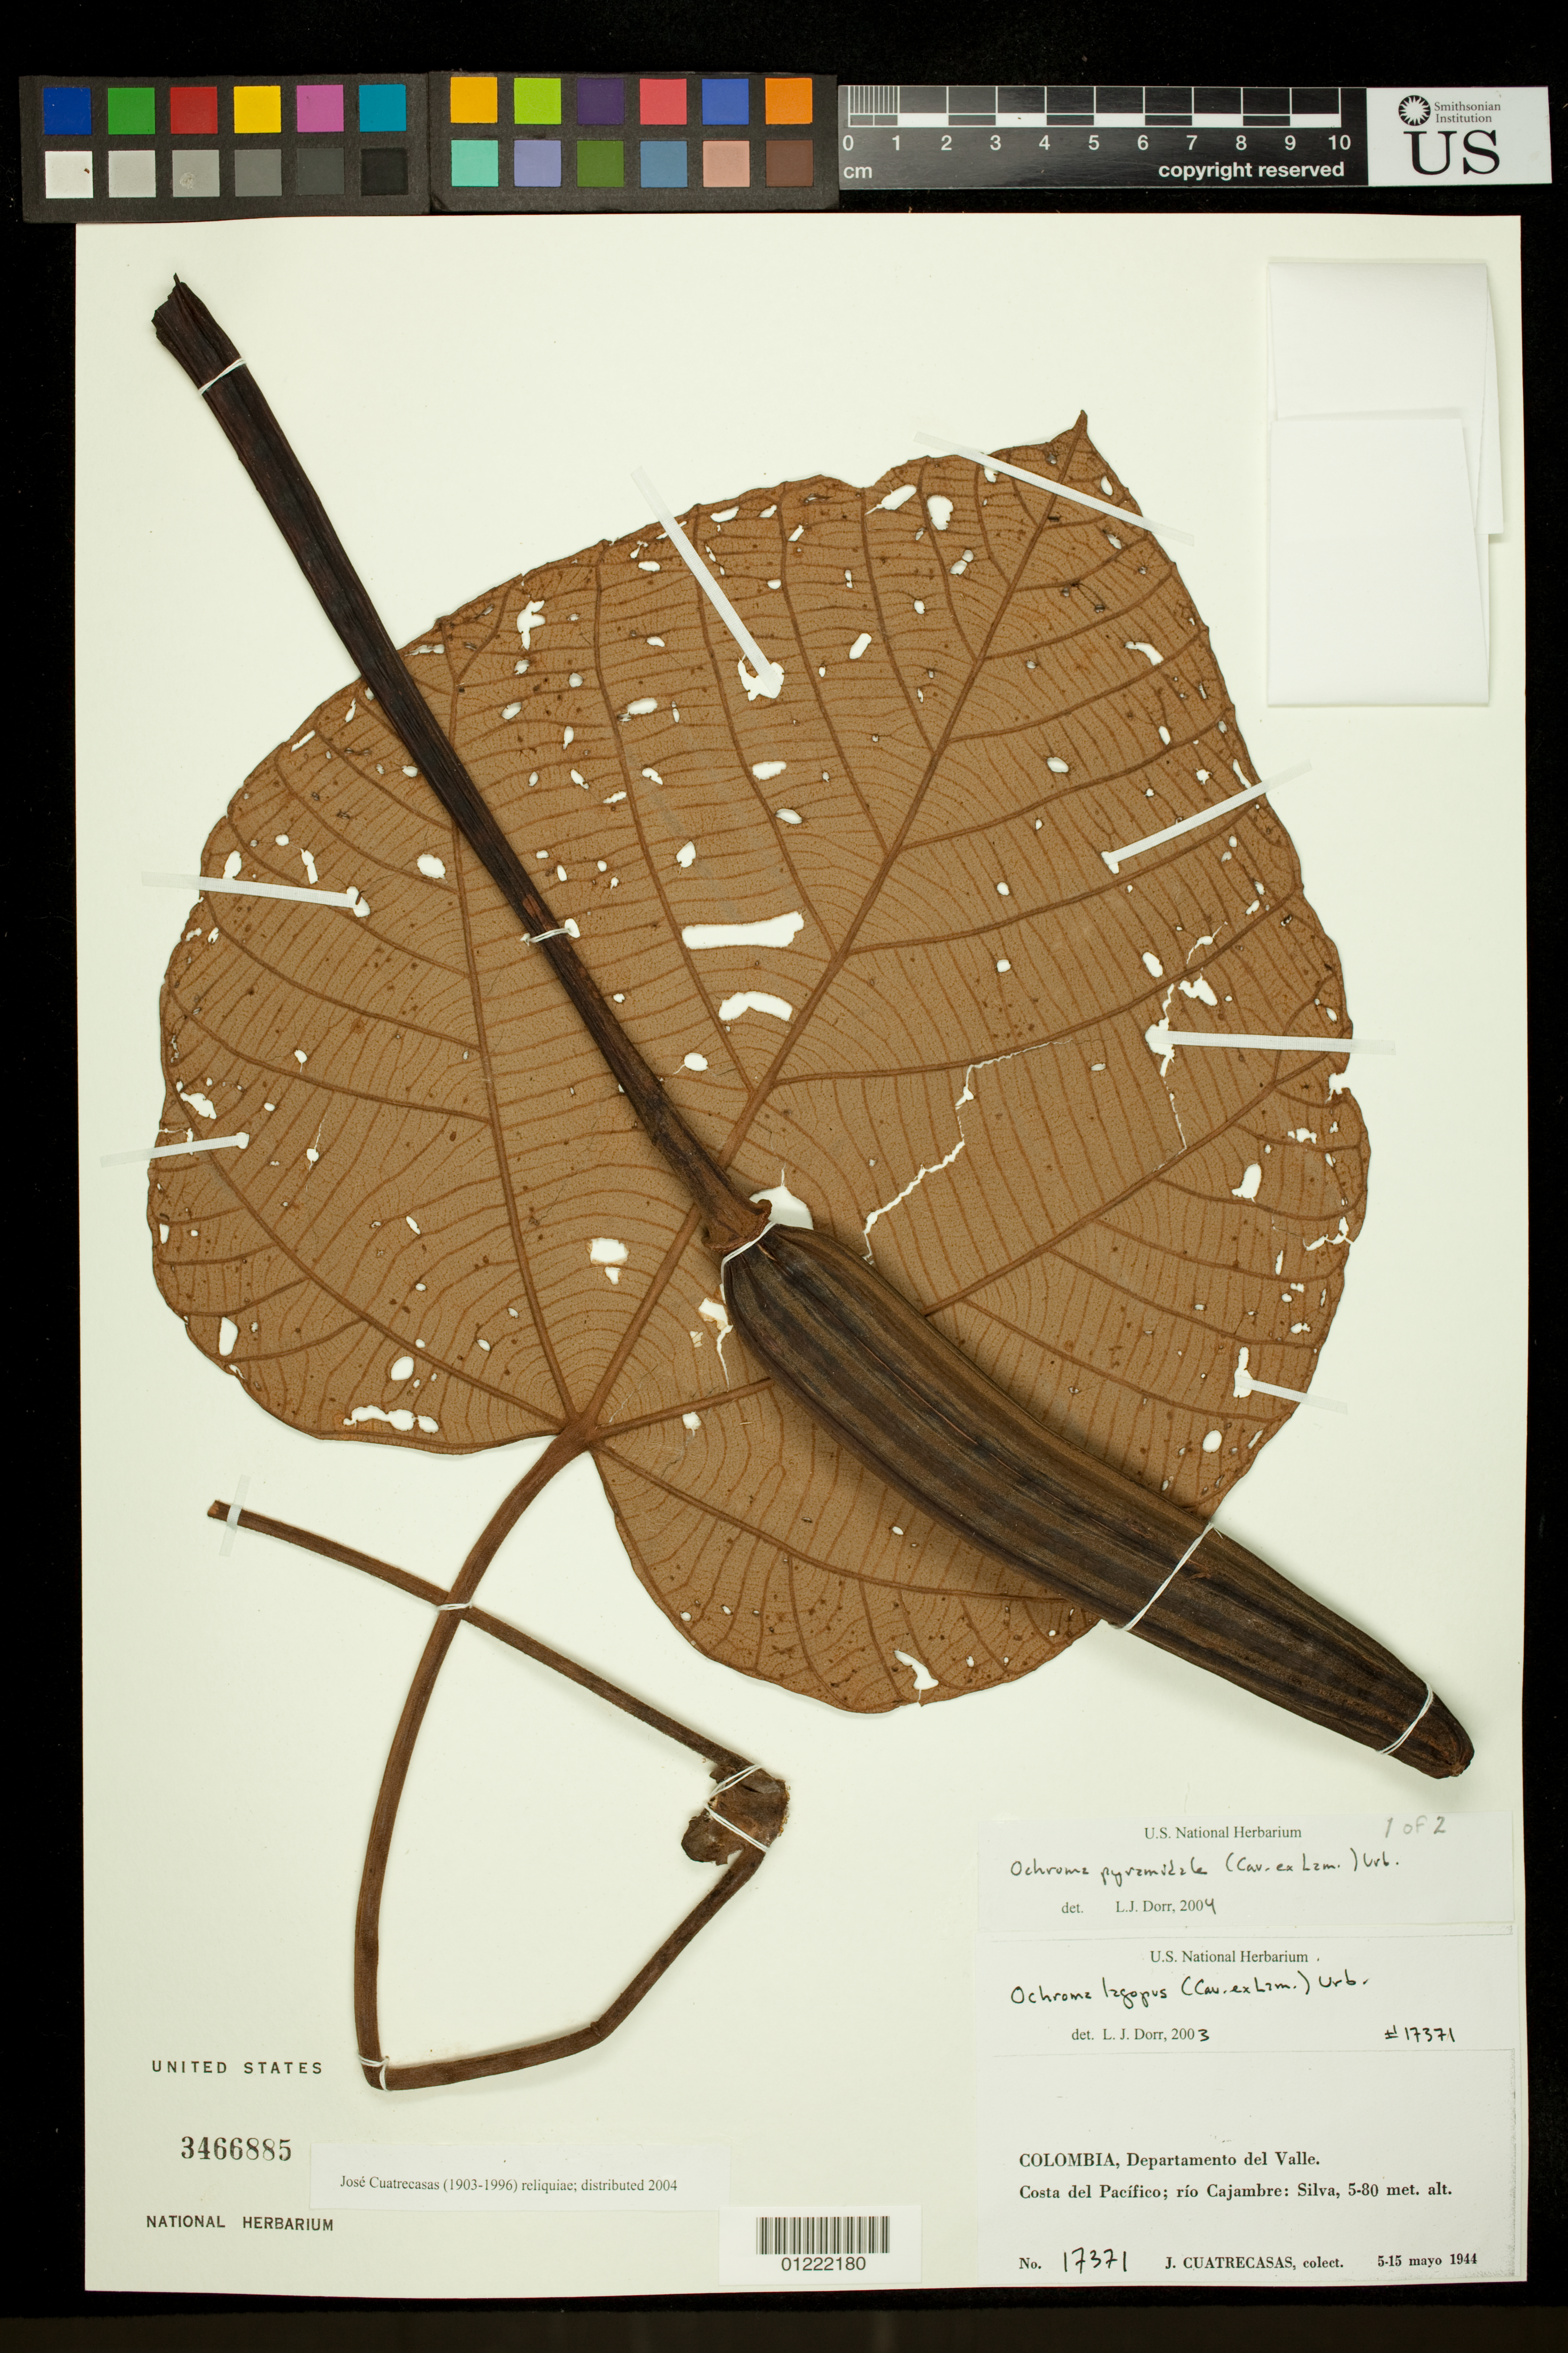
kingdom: Plantae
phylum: Tracheophyta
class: Magnoliopsida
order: Malvales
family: Malvaceae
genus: Ochroma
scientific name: Ochroma pyramidale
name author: (Cav. ex Lam.) Urb.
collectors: J. Cuatrecasas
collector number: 17371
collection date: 1944-05-05/1944-05-15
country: Colombia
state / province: Valle del Cauca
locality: Costa del Pacifico; río Cajambre.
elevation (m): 5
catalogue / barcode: US 3466885